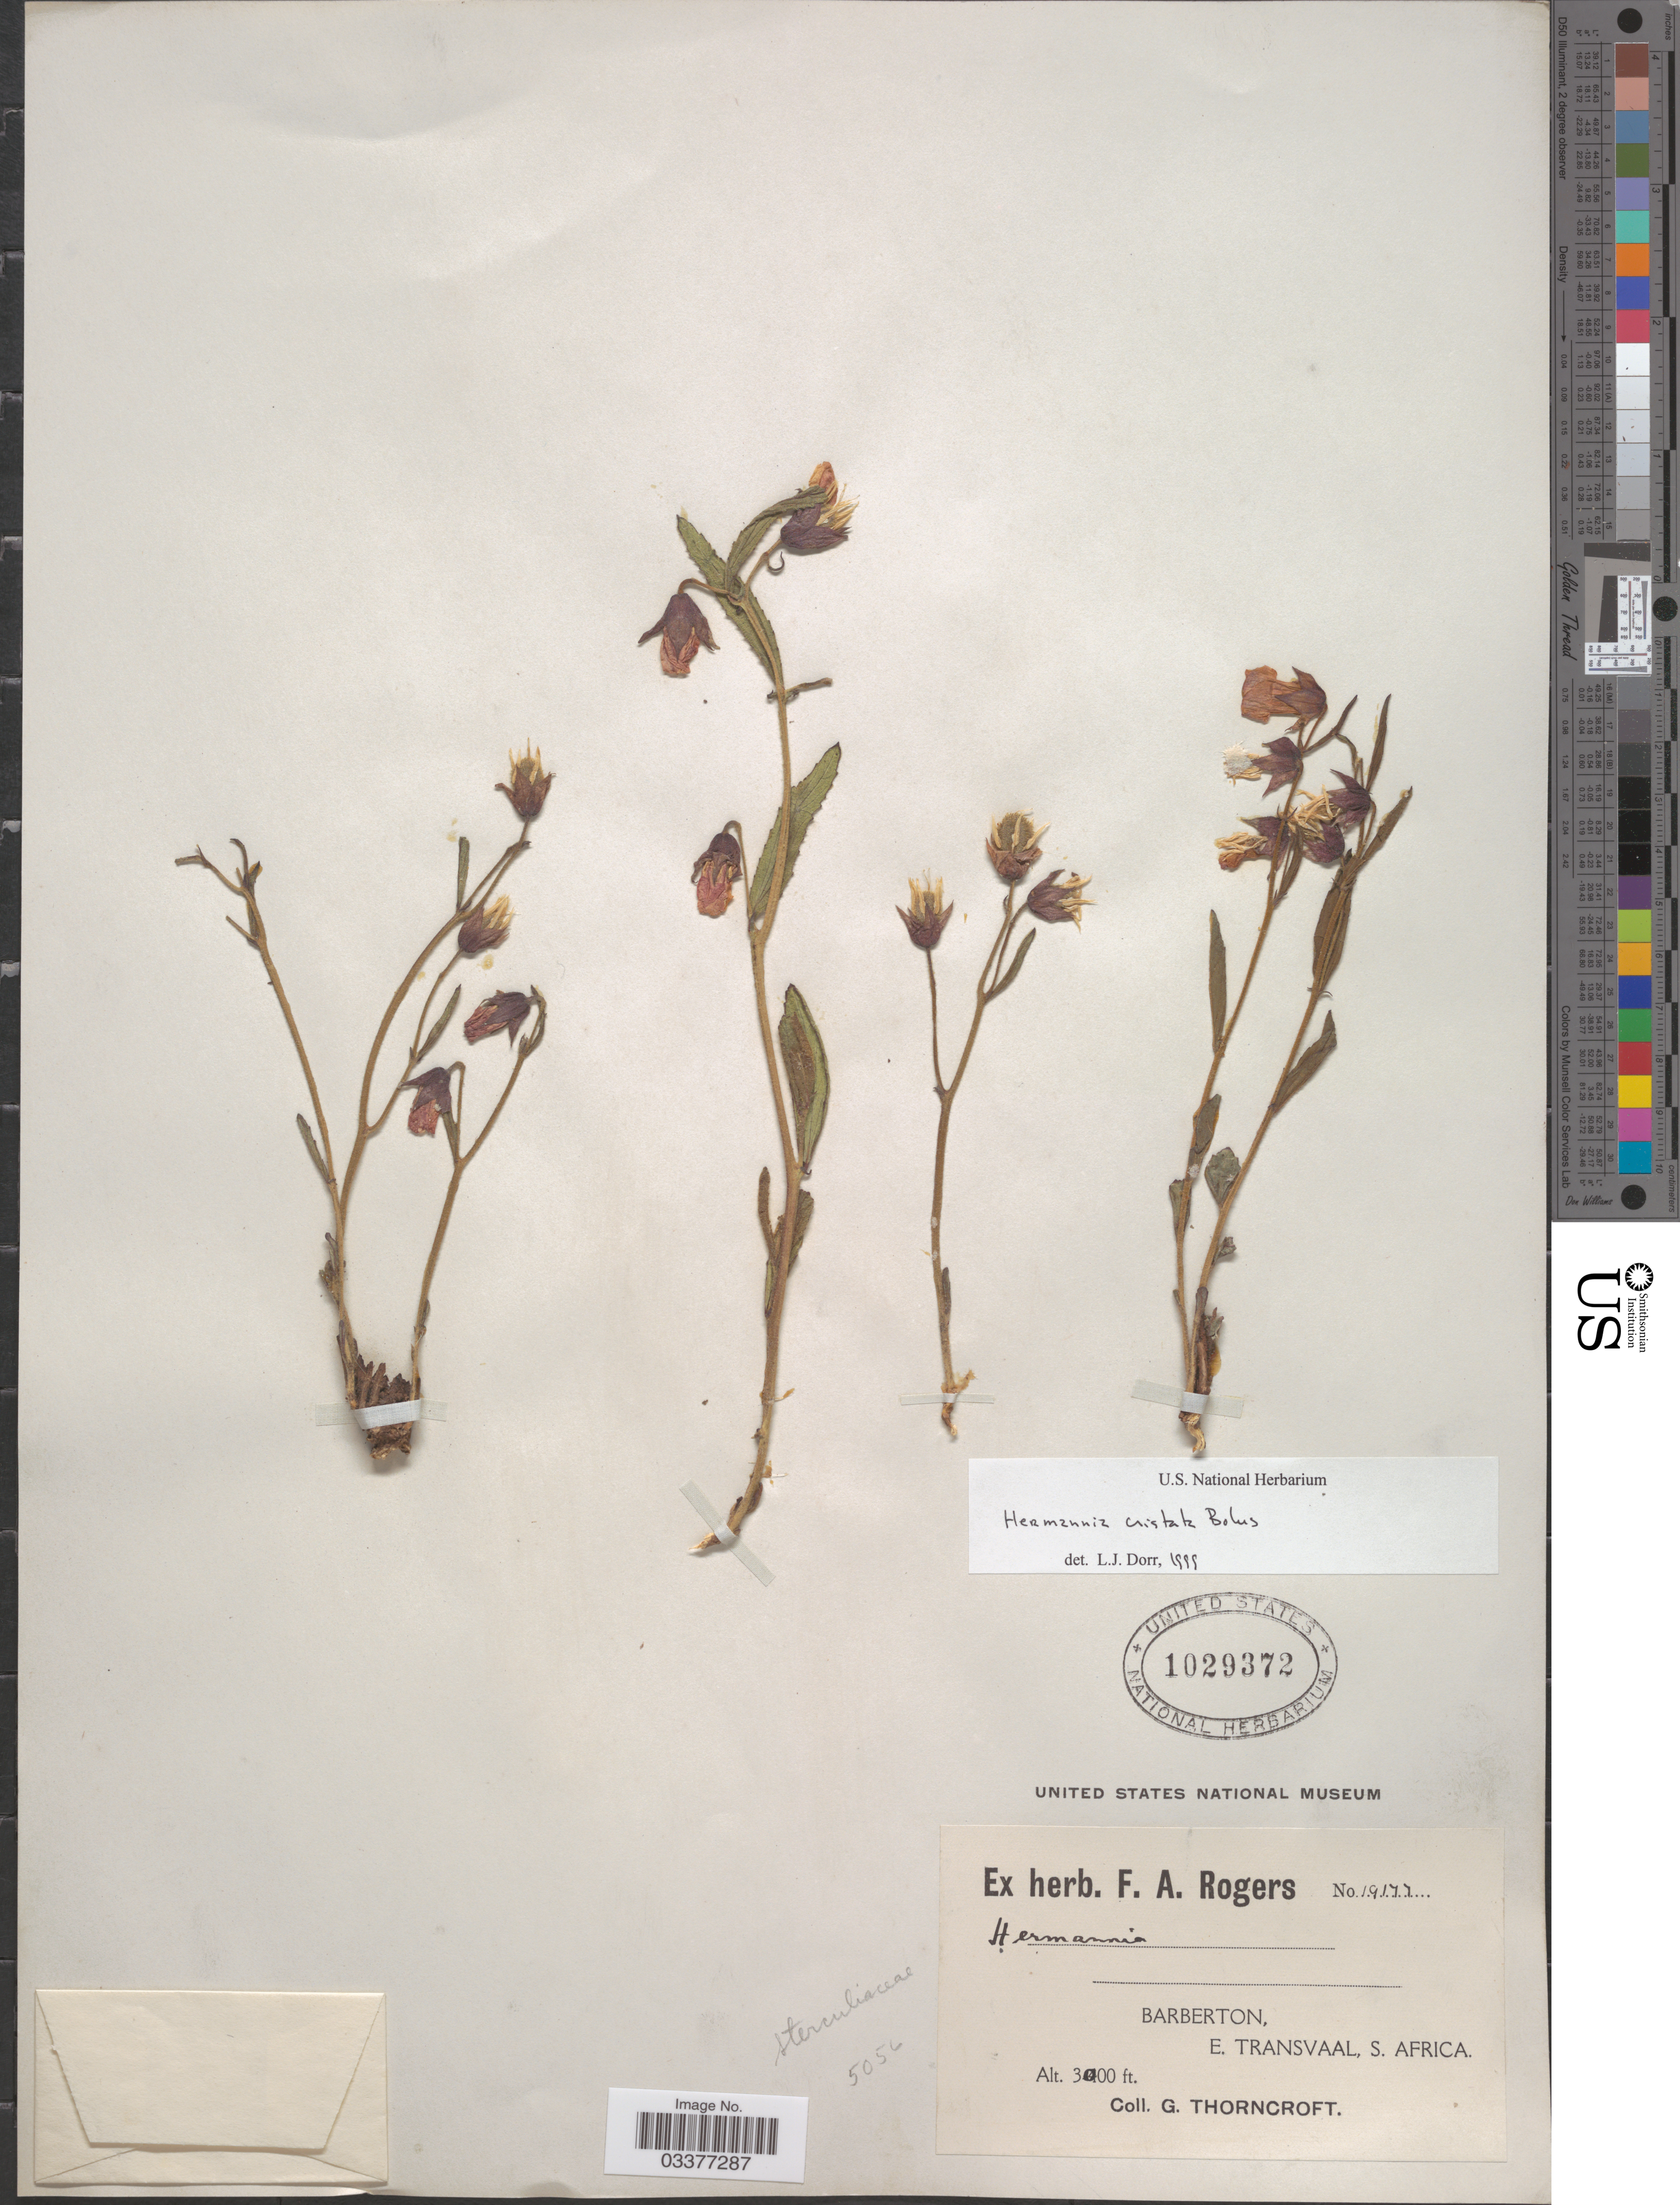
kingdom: Plantae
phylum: Tracheophyta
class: Magnoliopsida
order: Malvales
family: Malvaceae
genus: Hermannia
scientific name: Hermannia cristata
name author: Bolus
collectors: G. Thorncroft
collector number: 19177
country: South Africa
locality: Barberton, E. Transvaal. S. Africa.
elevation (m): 914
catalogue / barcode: US 1029372